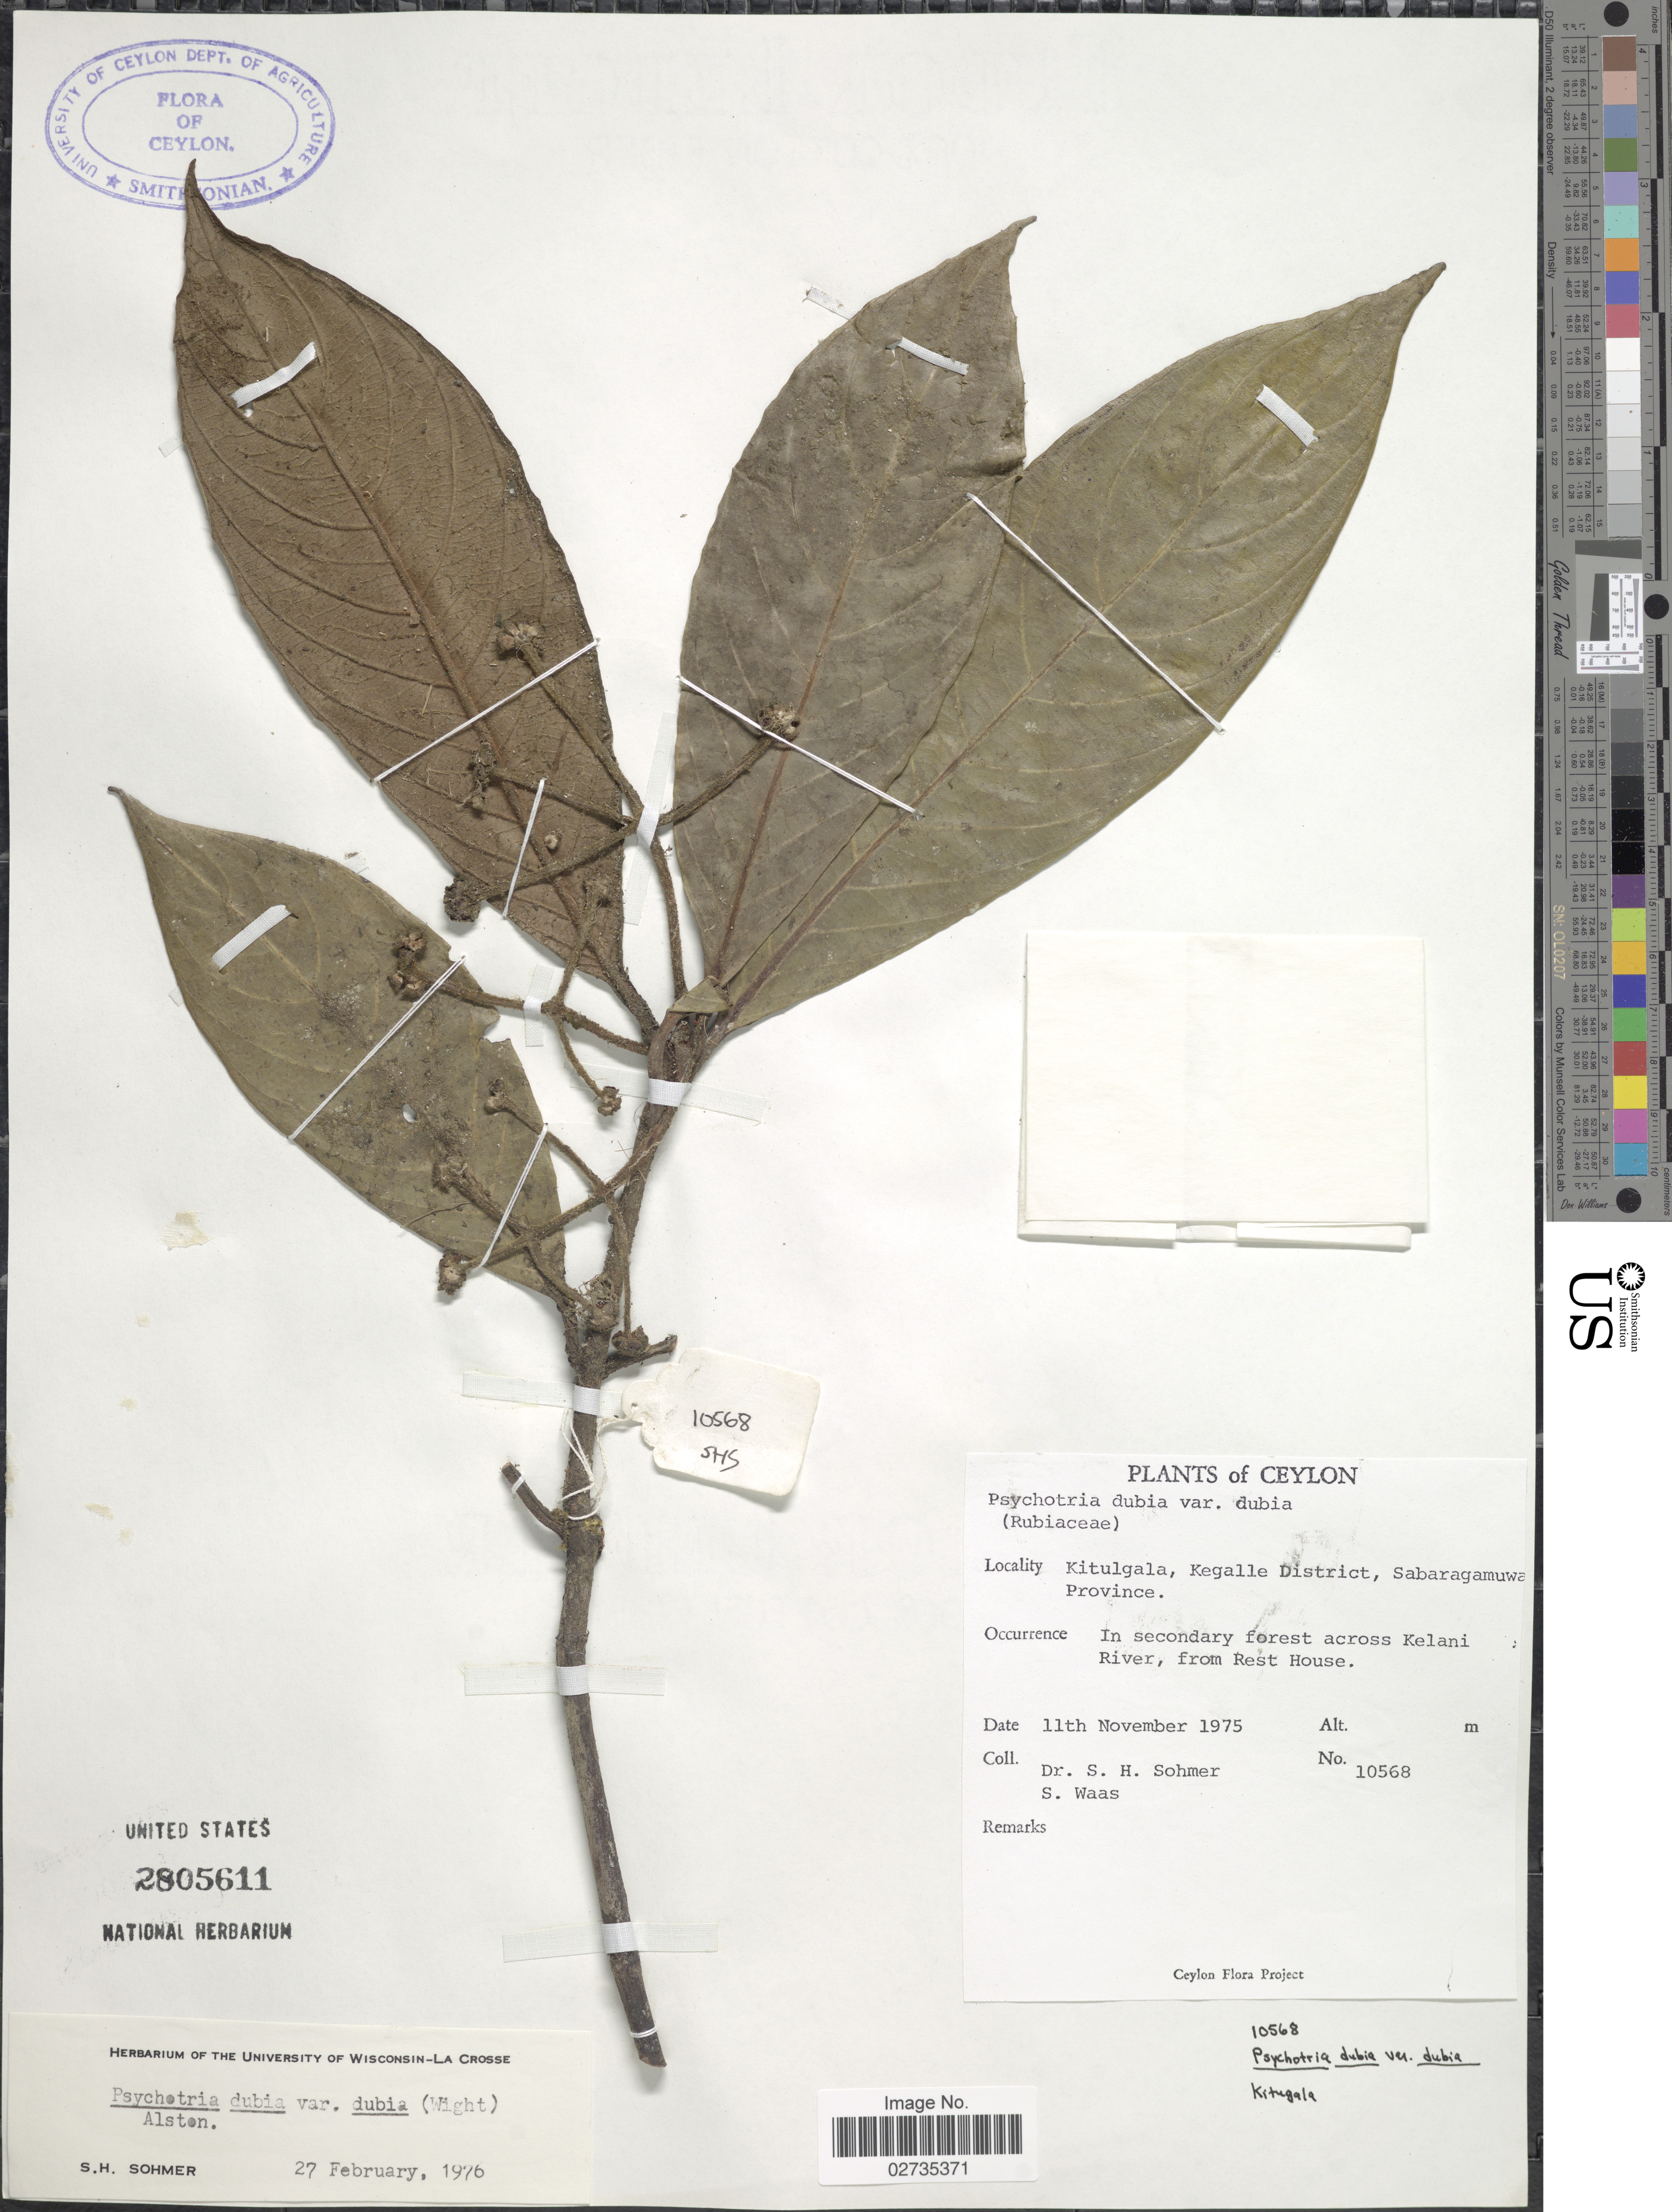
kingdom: Plantae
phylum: Tracheophyta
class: Magnoliopsida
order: Gentianales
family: Rubiaceae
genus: Psychotria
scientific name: Psychotria dubia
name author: (Wight) Alston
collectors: S. H. Sohmer & S. Waas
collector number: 10568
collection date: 1975-11-11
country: Sri Lanka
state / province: Sabaragamuwa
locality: Ceylon, Kitulgala, Kegalle District, Sabaragamuwa Province, In secondary forest across Kelani River from Rest House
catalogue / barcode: US 2805611